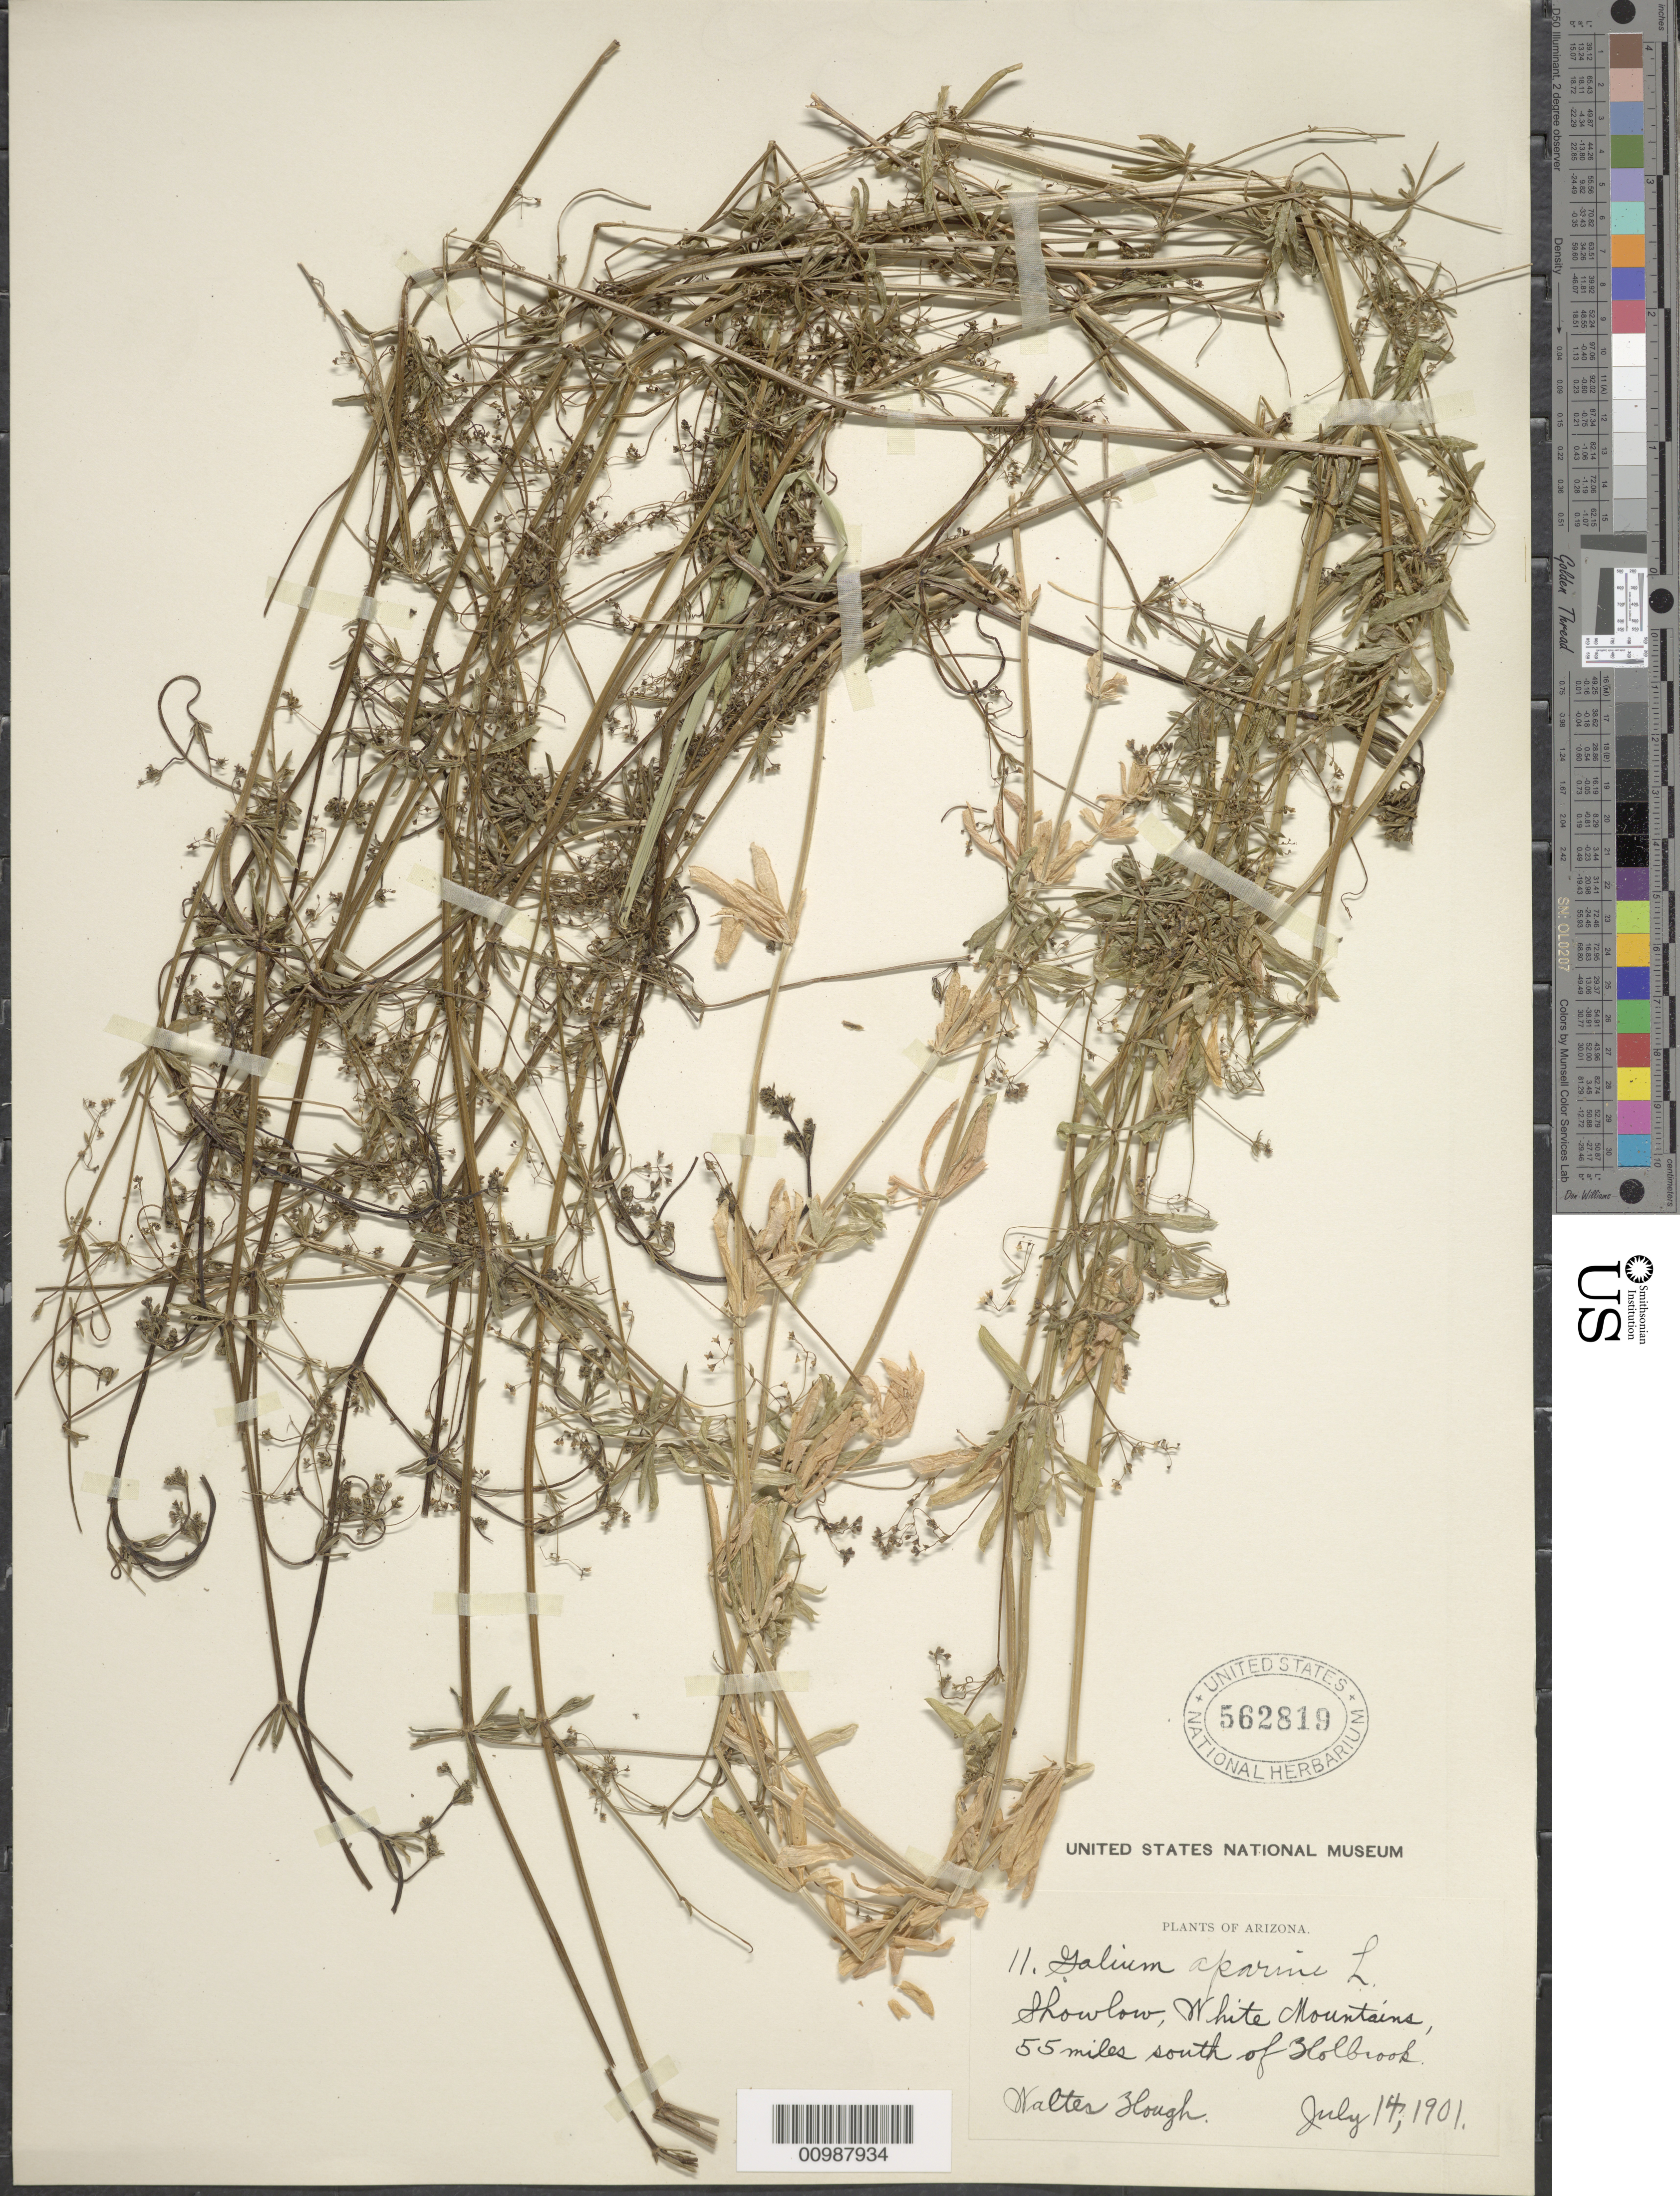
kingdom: Plantae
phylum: Tracheophyta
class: Magnoliopsida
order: Gentianales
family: Rubiaceae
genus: Galium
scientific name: Galium aparine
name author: L.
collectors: W. Hough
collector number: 11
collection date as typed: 10 Jul 1901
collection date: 1901-07-10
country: United States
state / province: Arizona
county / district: Navajo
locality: Showlow, White Mountains, 55 miles S of Holbrrok.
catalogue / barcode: US 562819